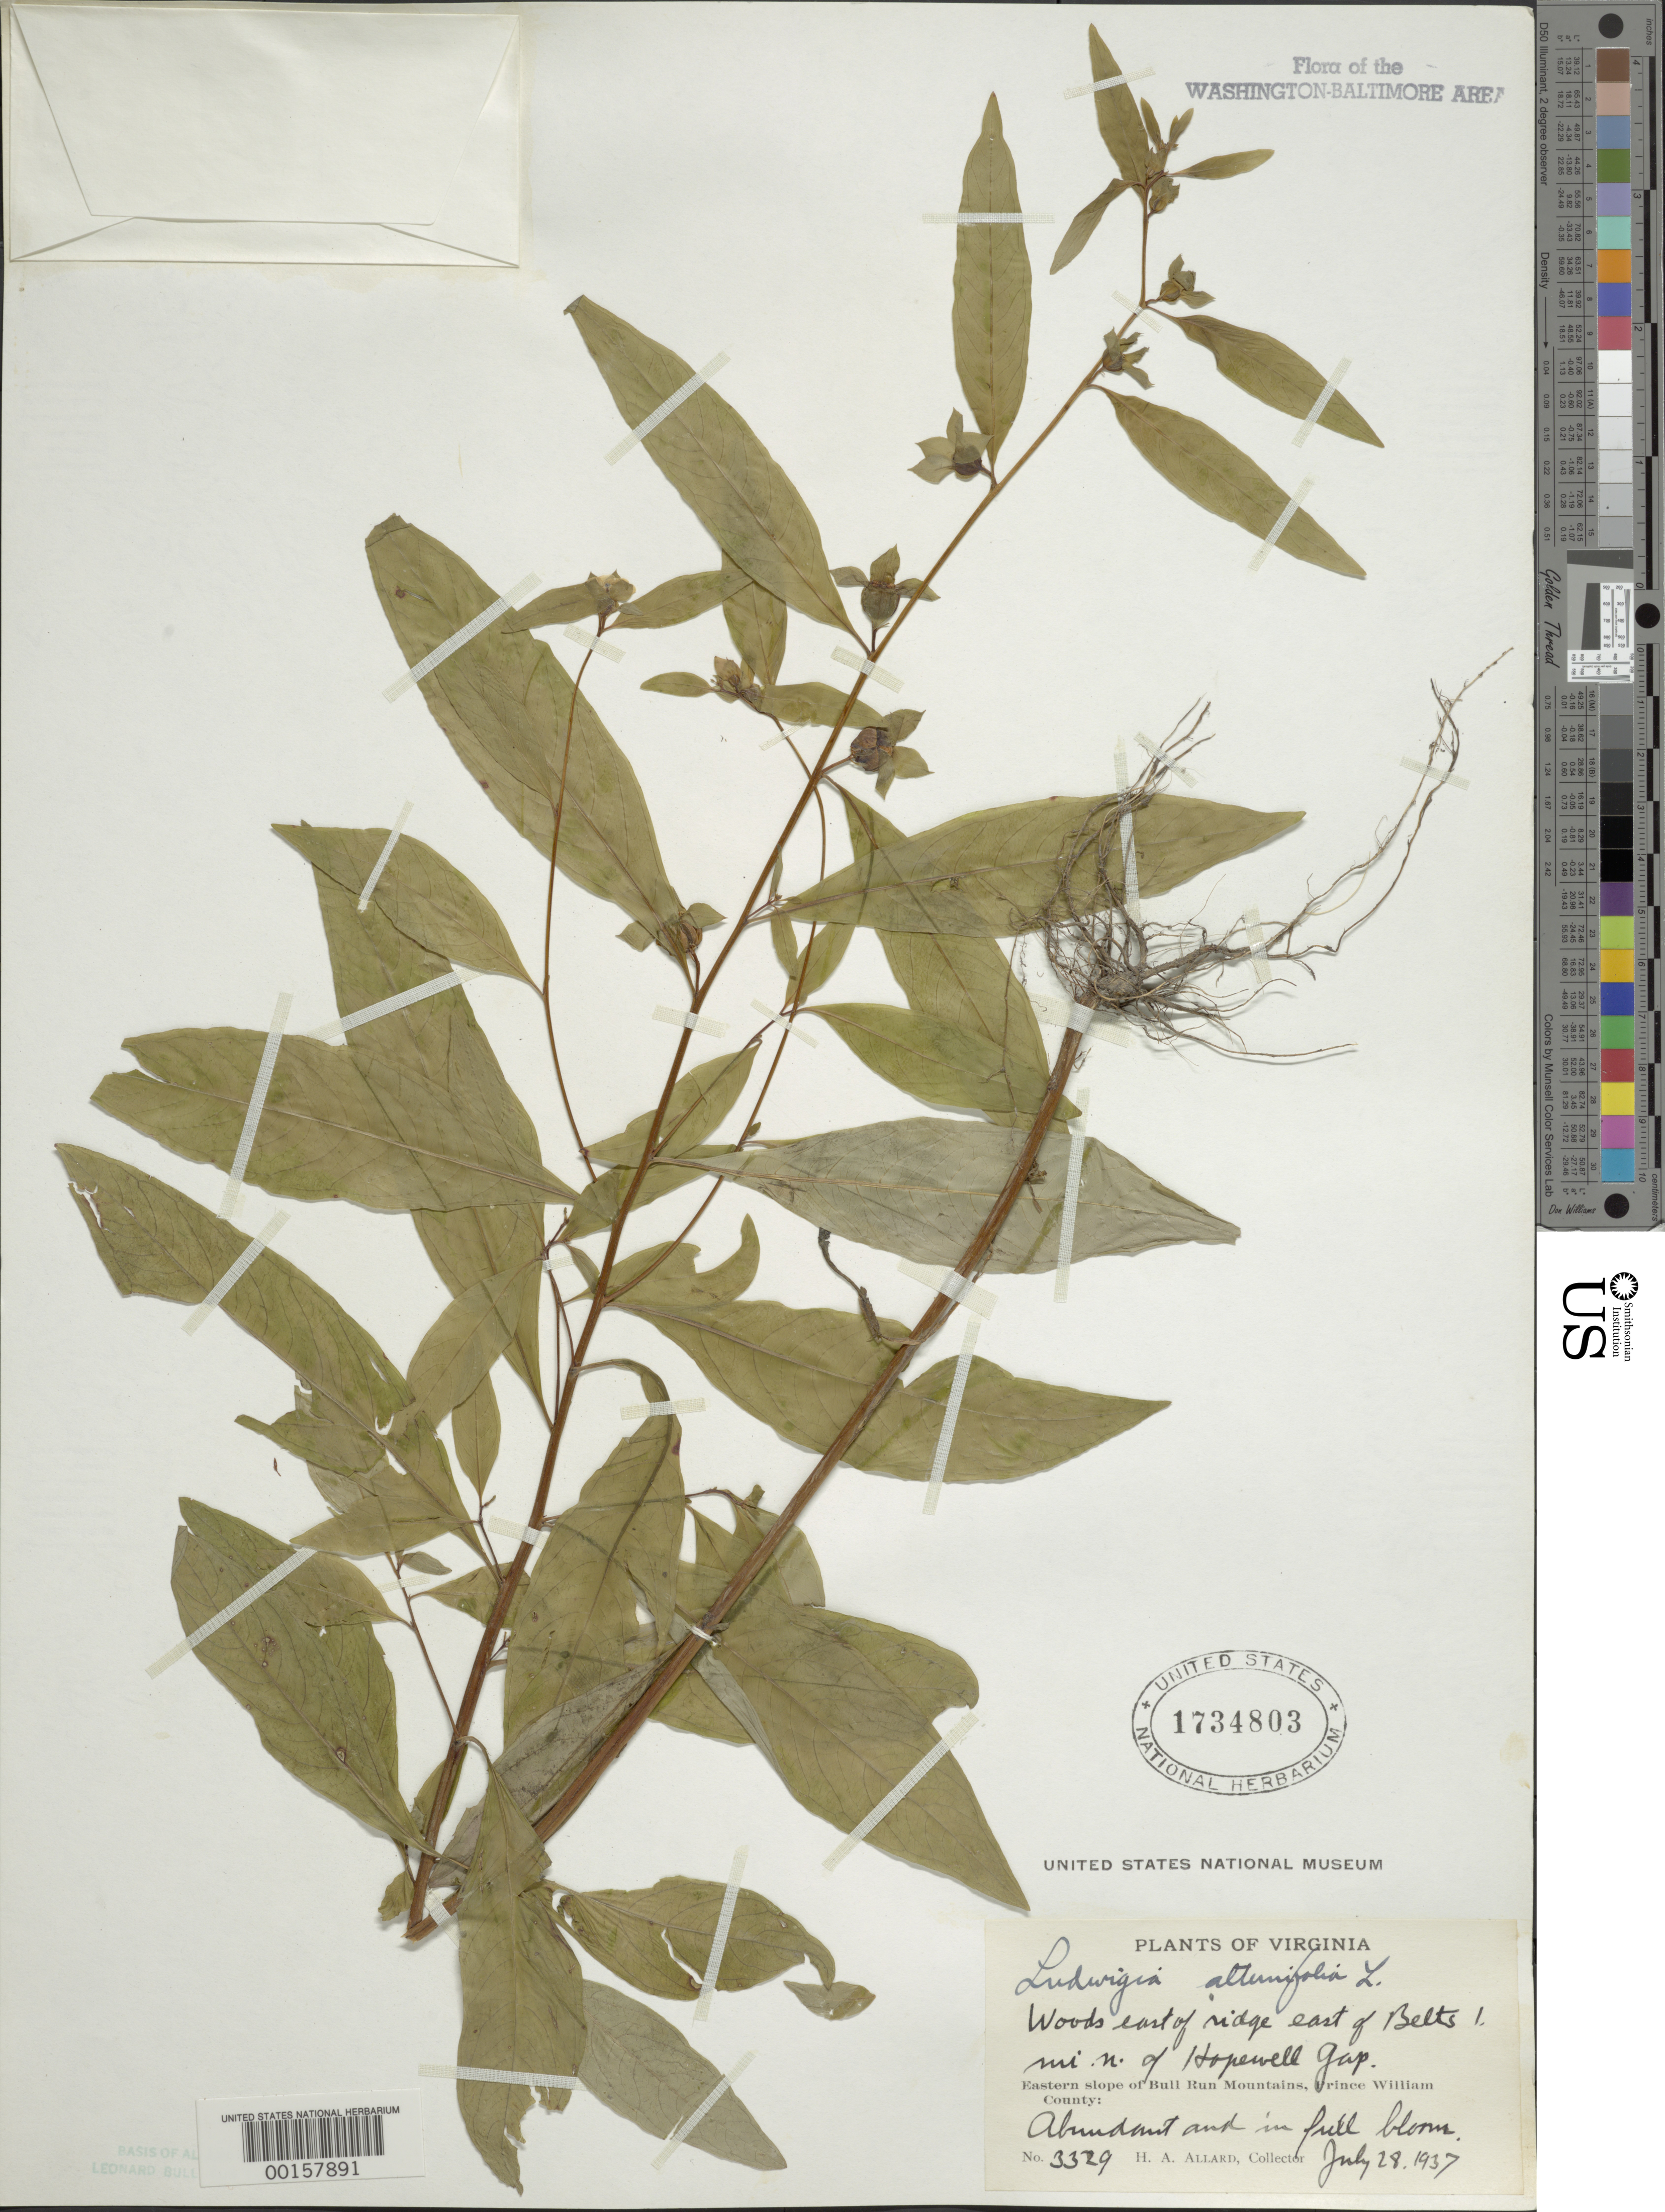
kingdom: Plantae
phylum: Tracheophyta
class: Magnoliopsida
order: Myrtales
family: Onagraceae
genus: Ludwigia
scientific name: Ludwigia alternifolia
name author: L.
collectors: H. A. Allard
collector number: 3329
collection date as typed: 28 Jul 1937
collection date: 1937-07-28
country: United States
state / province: Virginia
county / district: Prince William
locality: E of ridge E of Belts, 1 mi. N of Hopewell Gap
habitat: Woods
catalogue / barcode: US 1734803